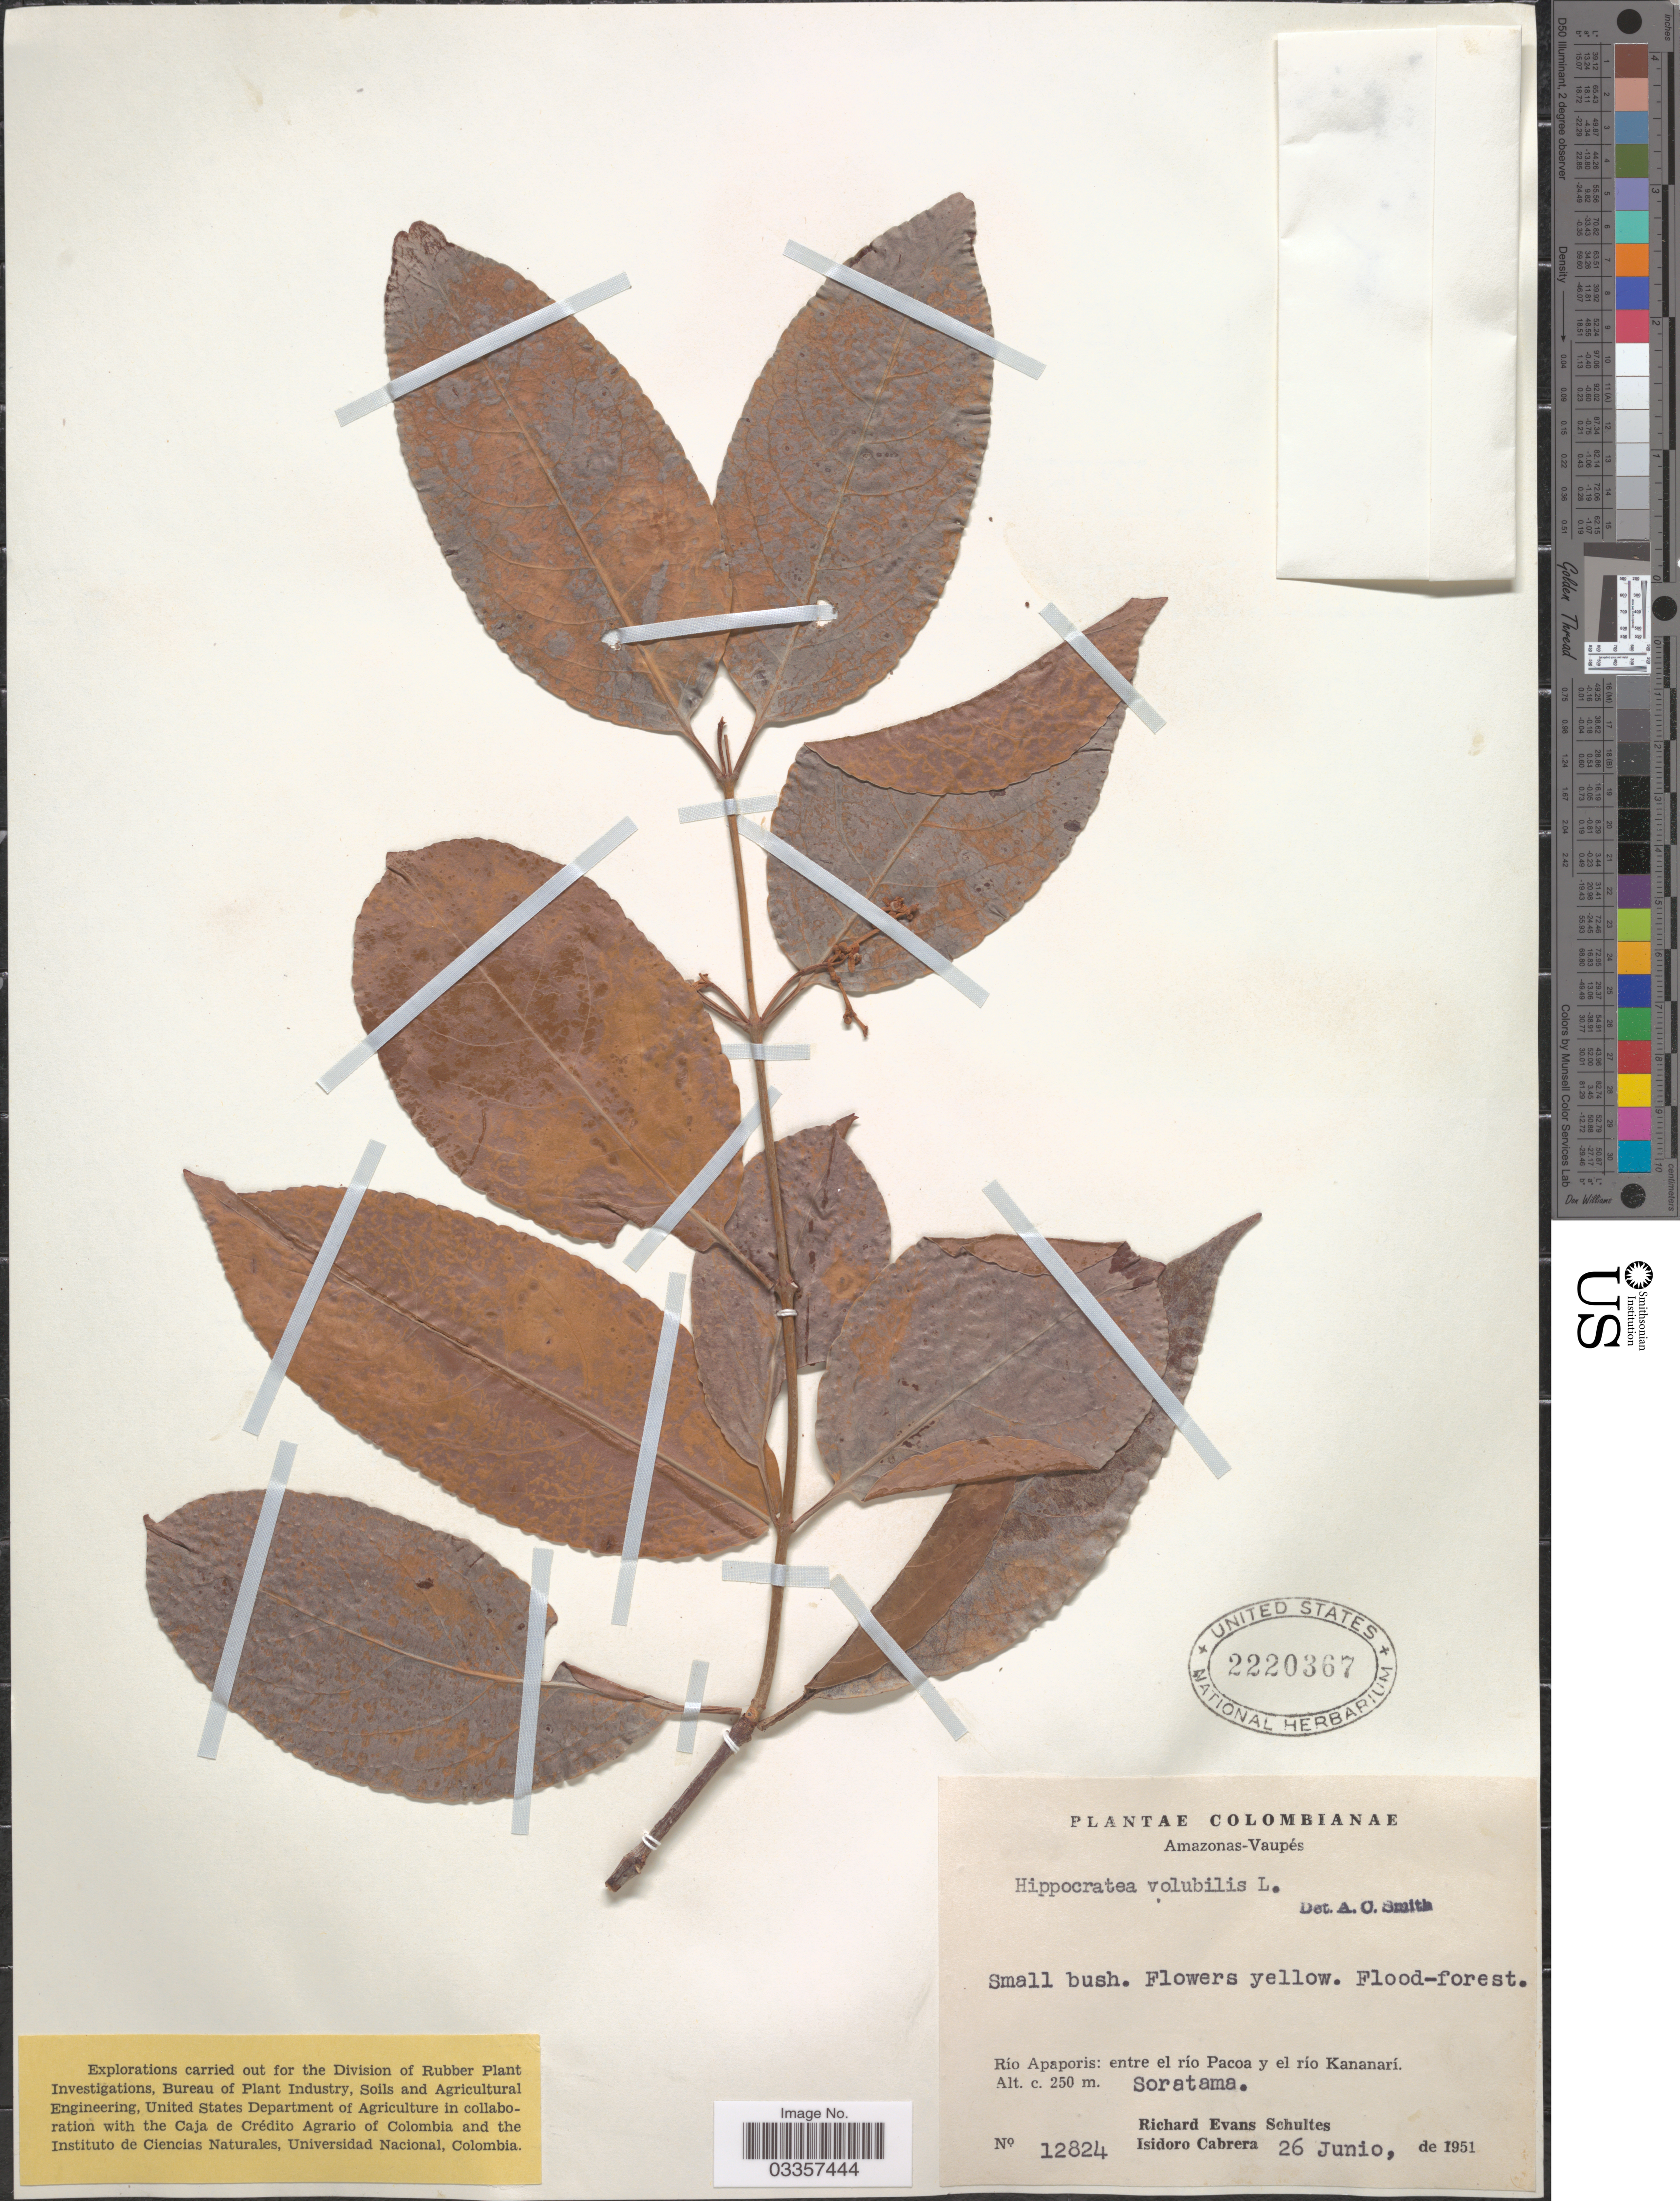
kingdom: Plantae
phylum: Tracheophyta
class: Magnoliopsida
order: Celastrales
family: Celastraceae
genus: Hippocratea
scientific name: Hippocratea volubilis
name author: L.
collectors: R. E. Schultes & I. Cabrera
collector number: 12824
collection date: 1951-06-26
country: Colombia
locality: Amazonas-Vaupés. Río Apaporis: entre el río Pacoa y el río Kananarí. Soratama.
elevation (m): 250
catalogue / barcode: US 2220367